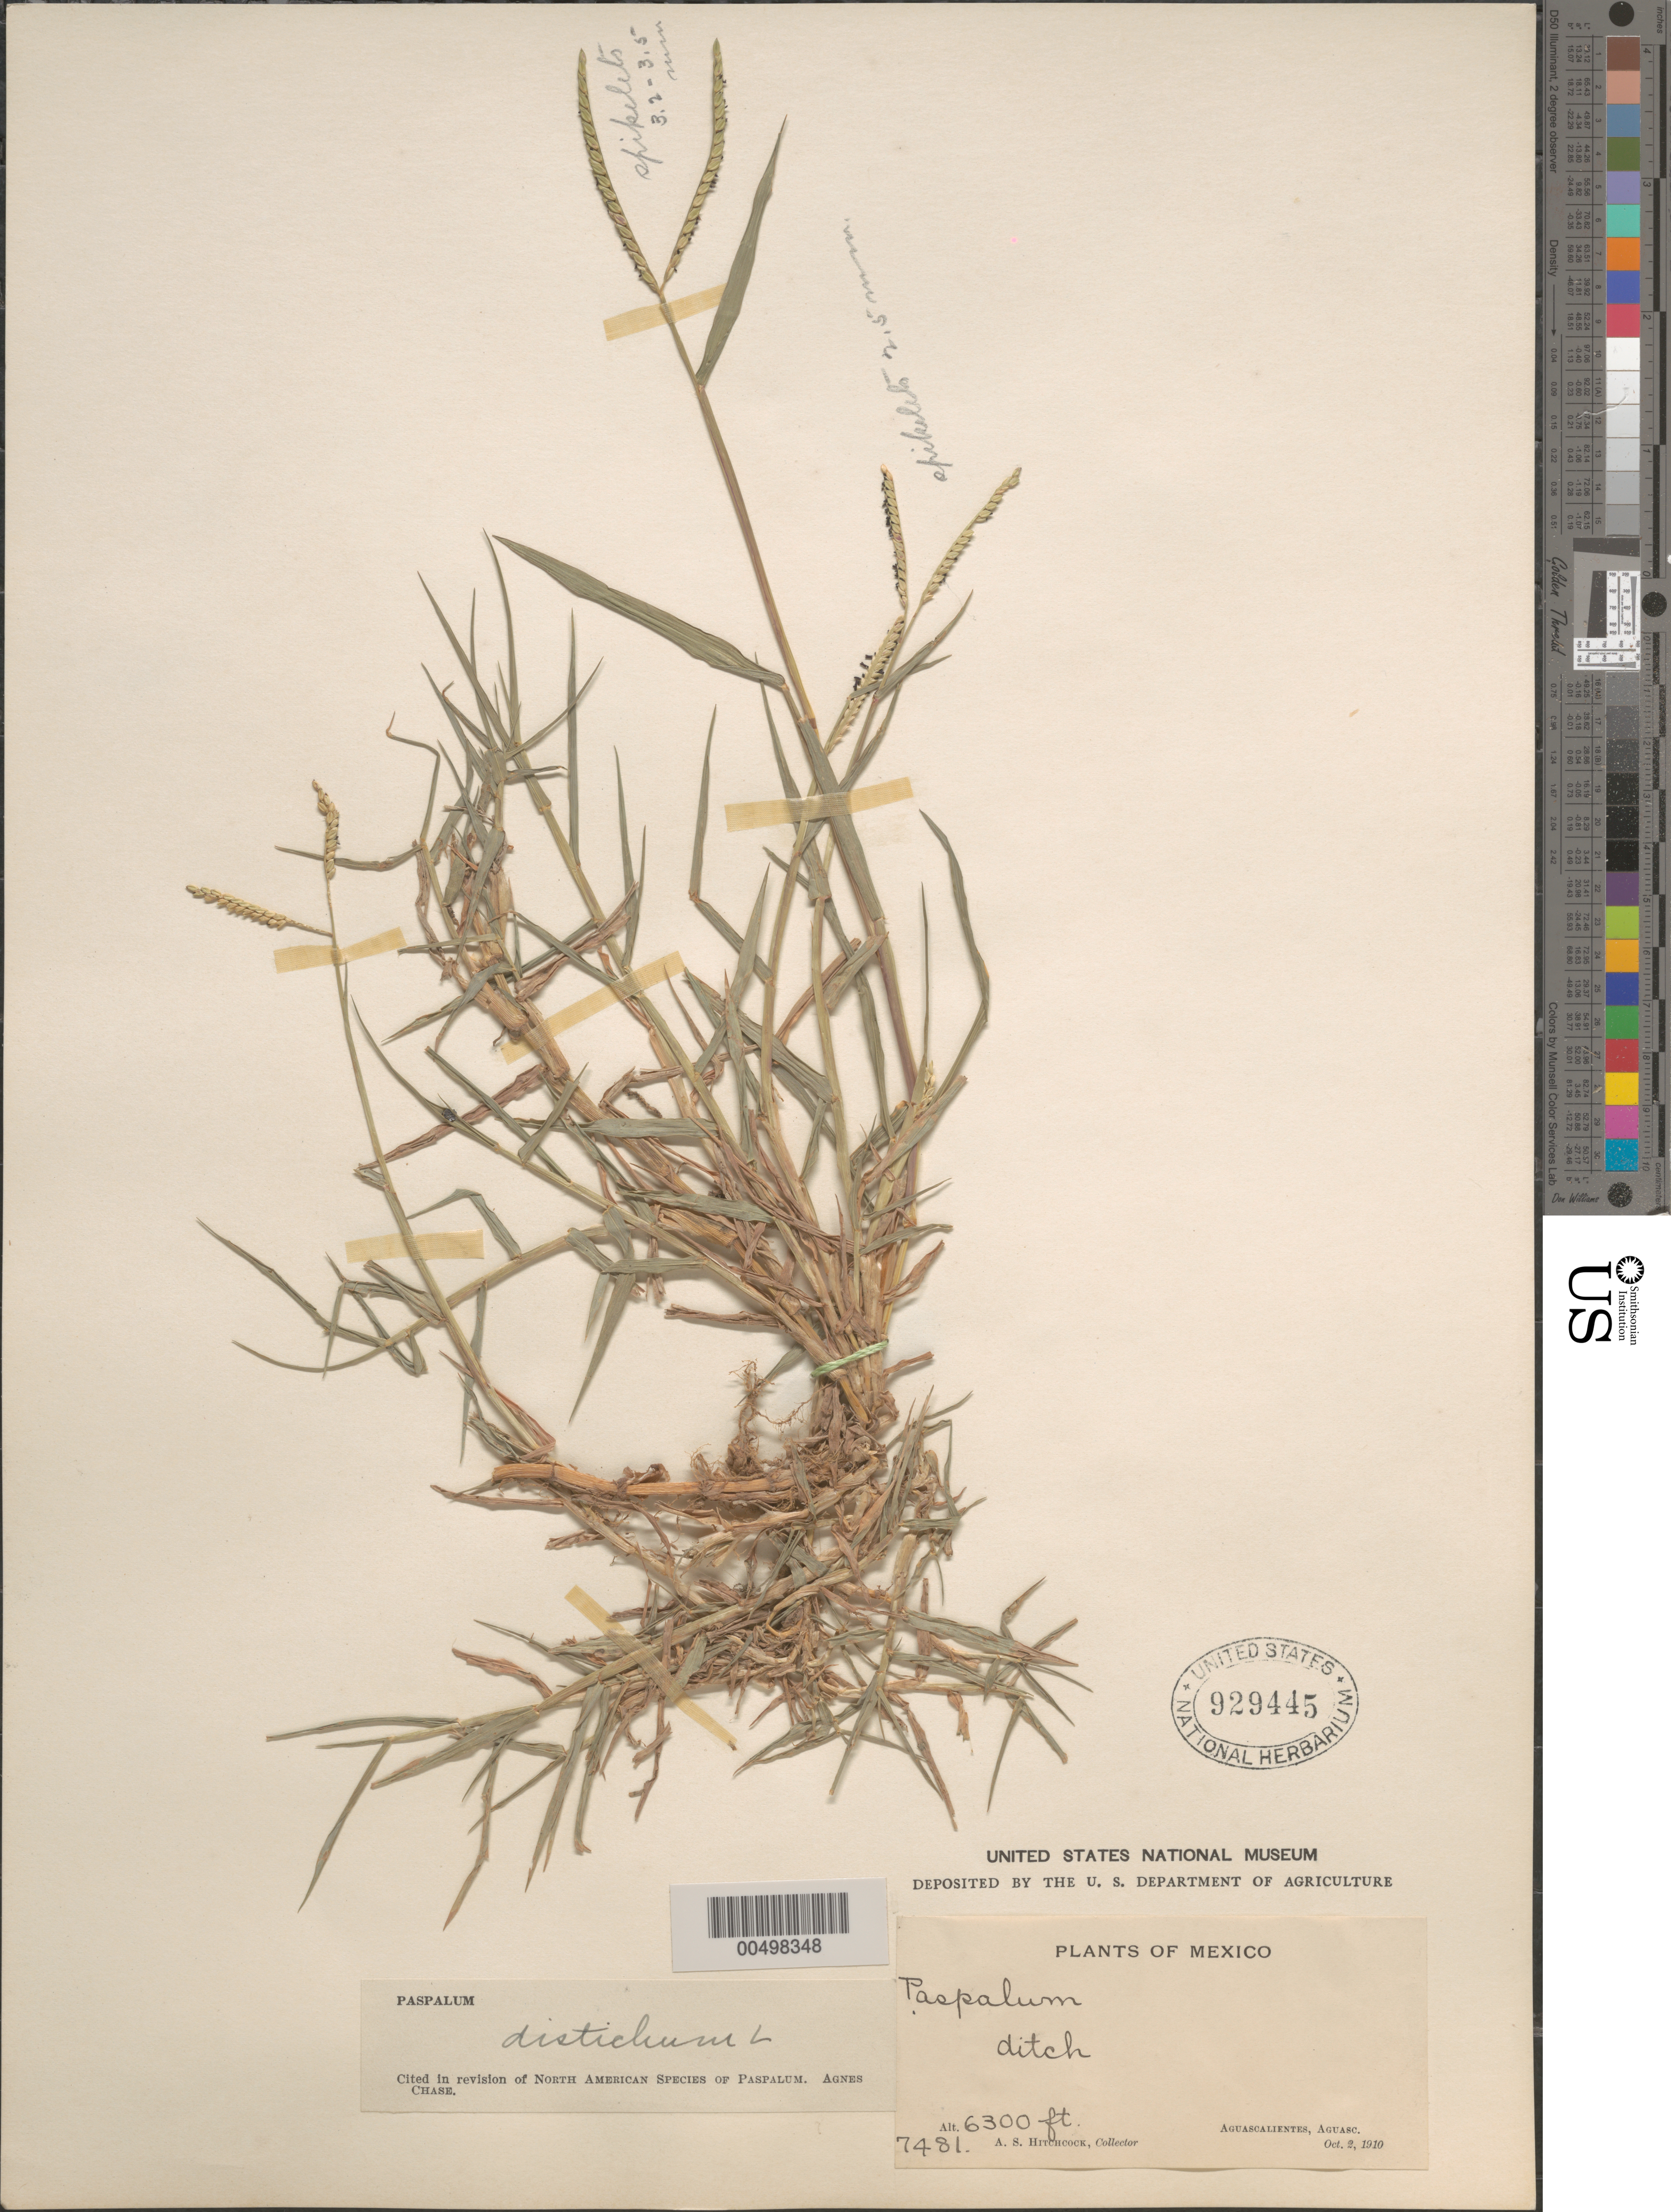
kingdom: Plantae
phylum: Tracheophyta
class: Liliopsida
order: Poales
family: Poaceae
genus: Paspalum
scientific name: Paspalum paspaloides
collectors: A. S. Hitchcock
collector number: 7481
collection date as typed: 2 Oct 1910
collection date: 1910-10-02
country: Mexico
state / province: Aguascalientes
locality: Aguascalientes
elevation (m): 1920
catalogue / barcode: US 929445